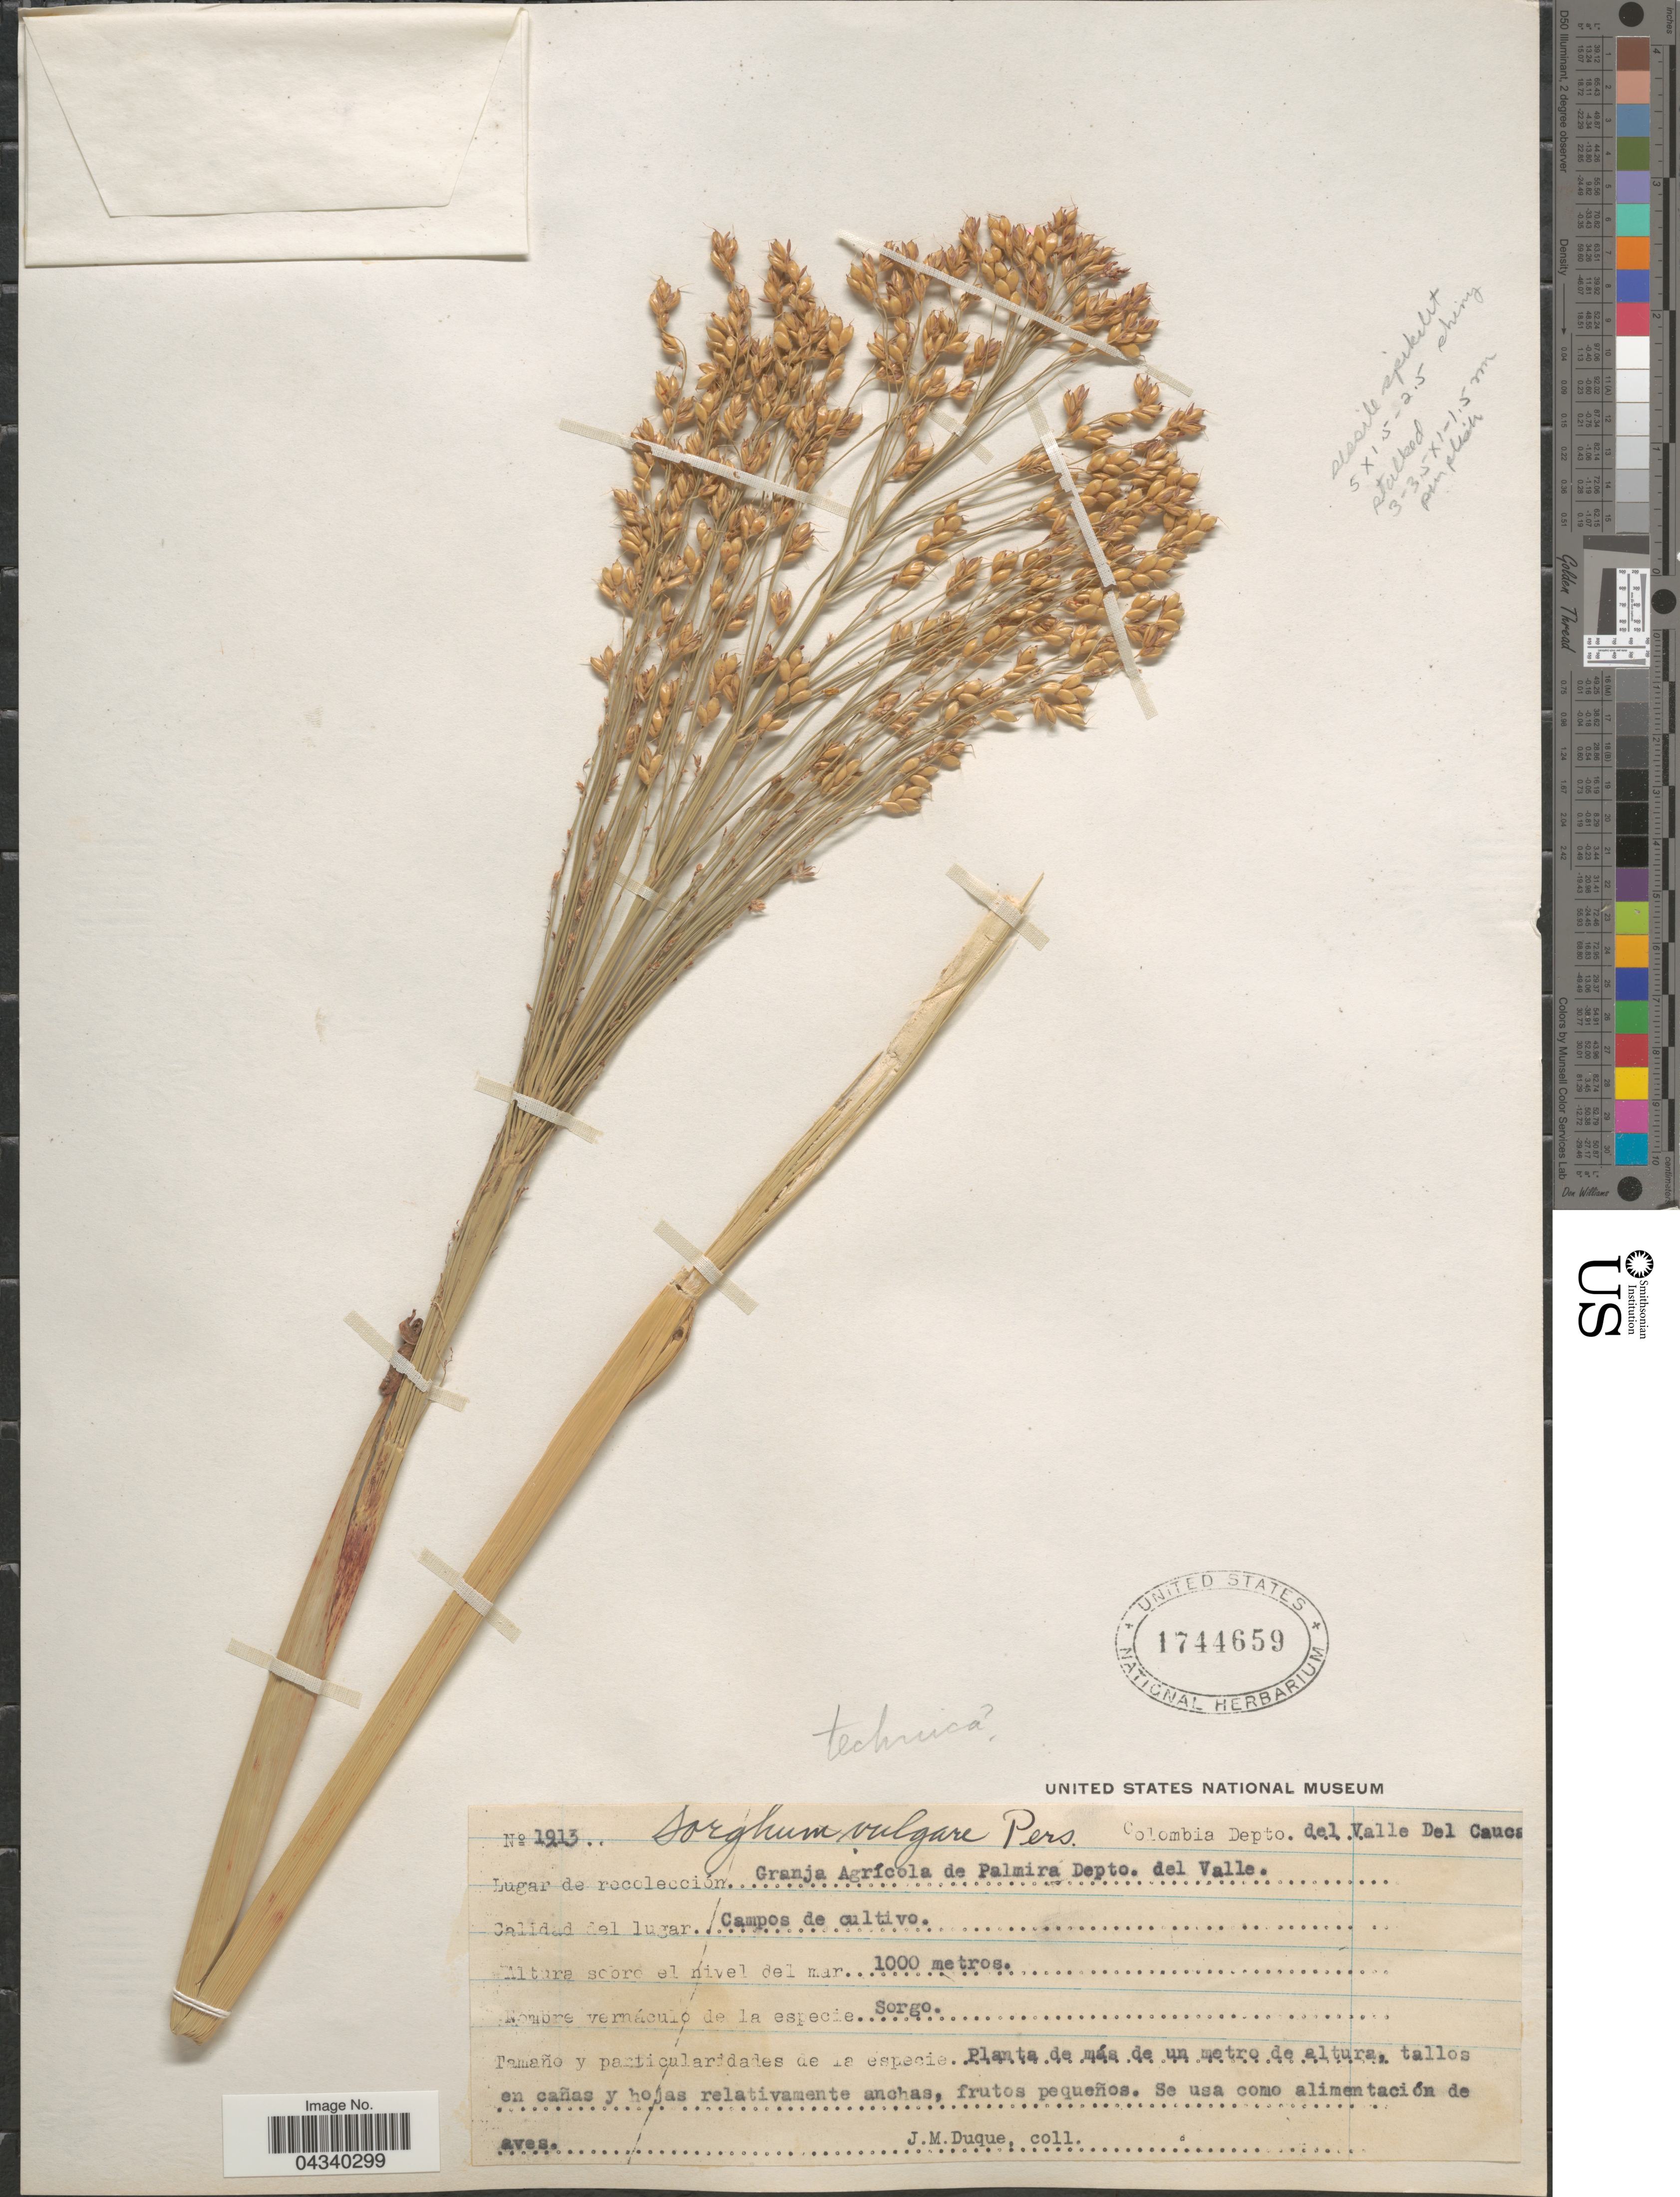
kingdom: Plantae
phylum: Tracheophyta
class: Liliopsida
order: Poales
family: Poaceae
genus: Sorghum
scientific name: Sorghum bicolor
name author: (L.) Moench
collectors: J. Duque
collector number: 1913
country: Colombia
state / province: Valle del Cauca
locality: Colombia Depto. del Valle Del Cauca. Granja Agrícola de Palmira Depto. del Valle.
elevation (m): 1000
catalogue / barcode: US 1744659